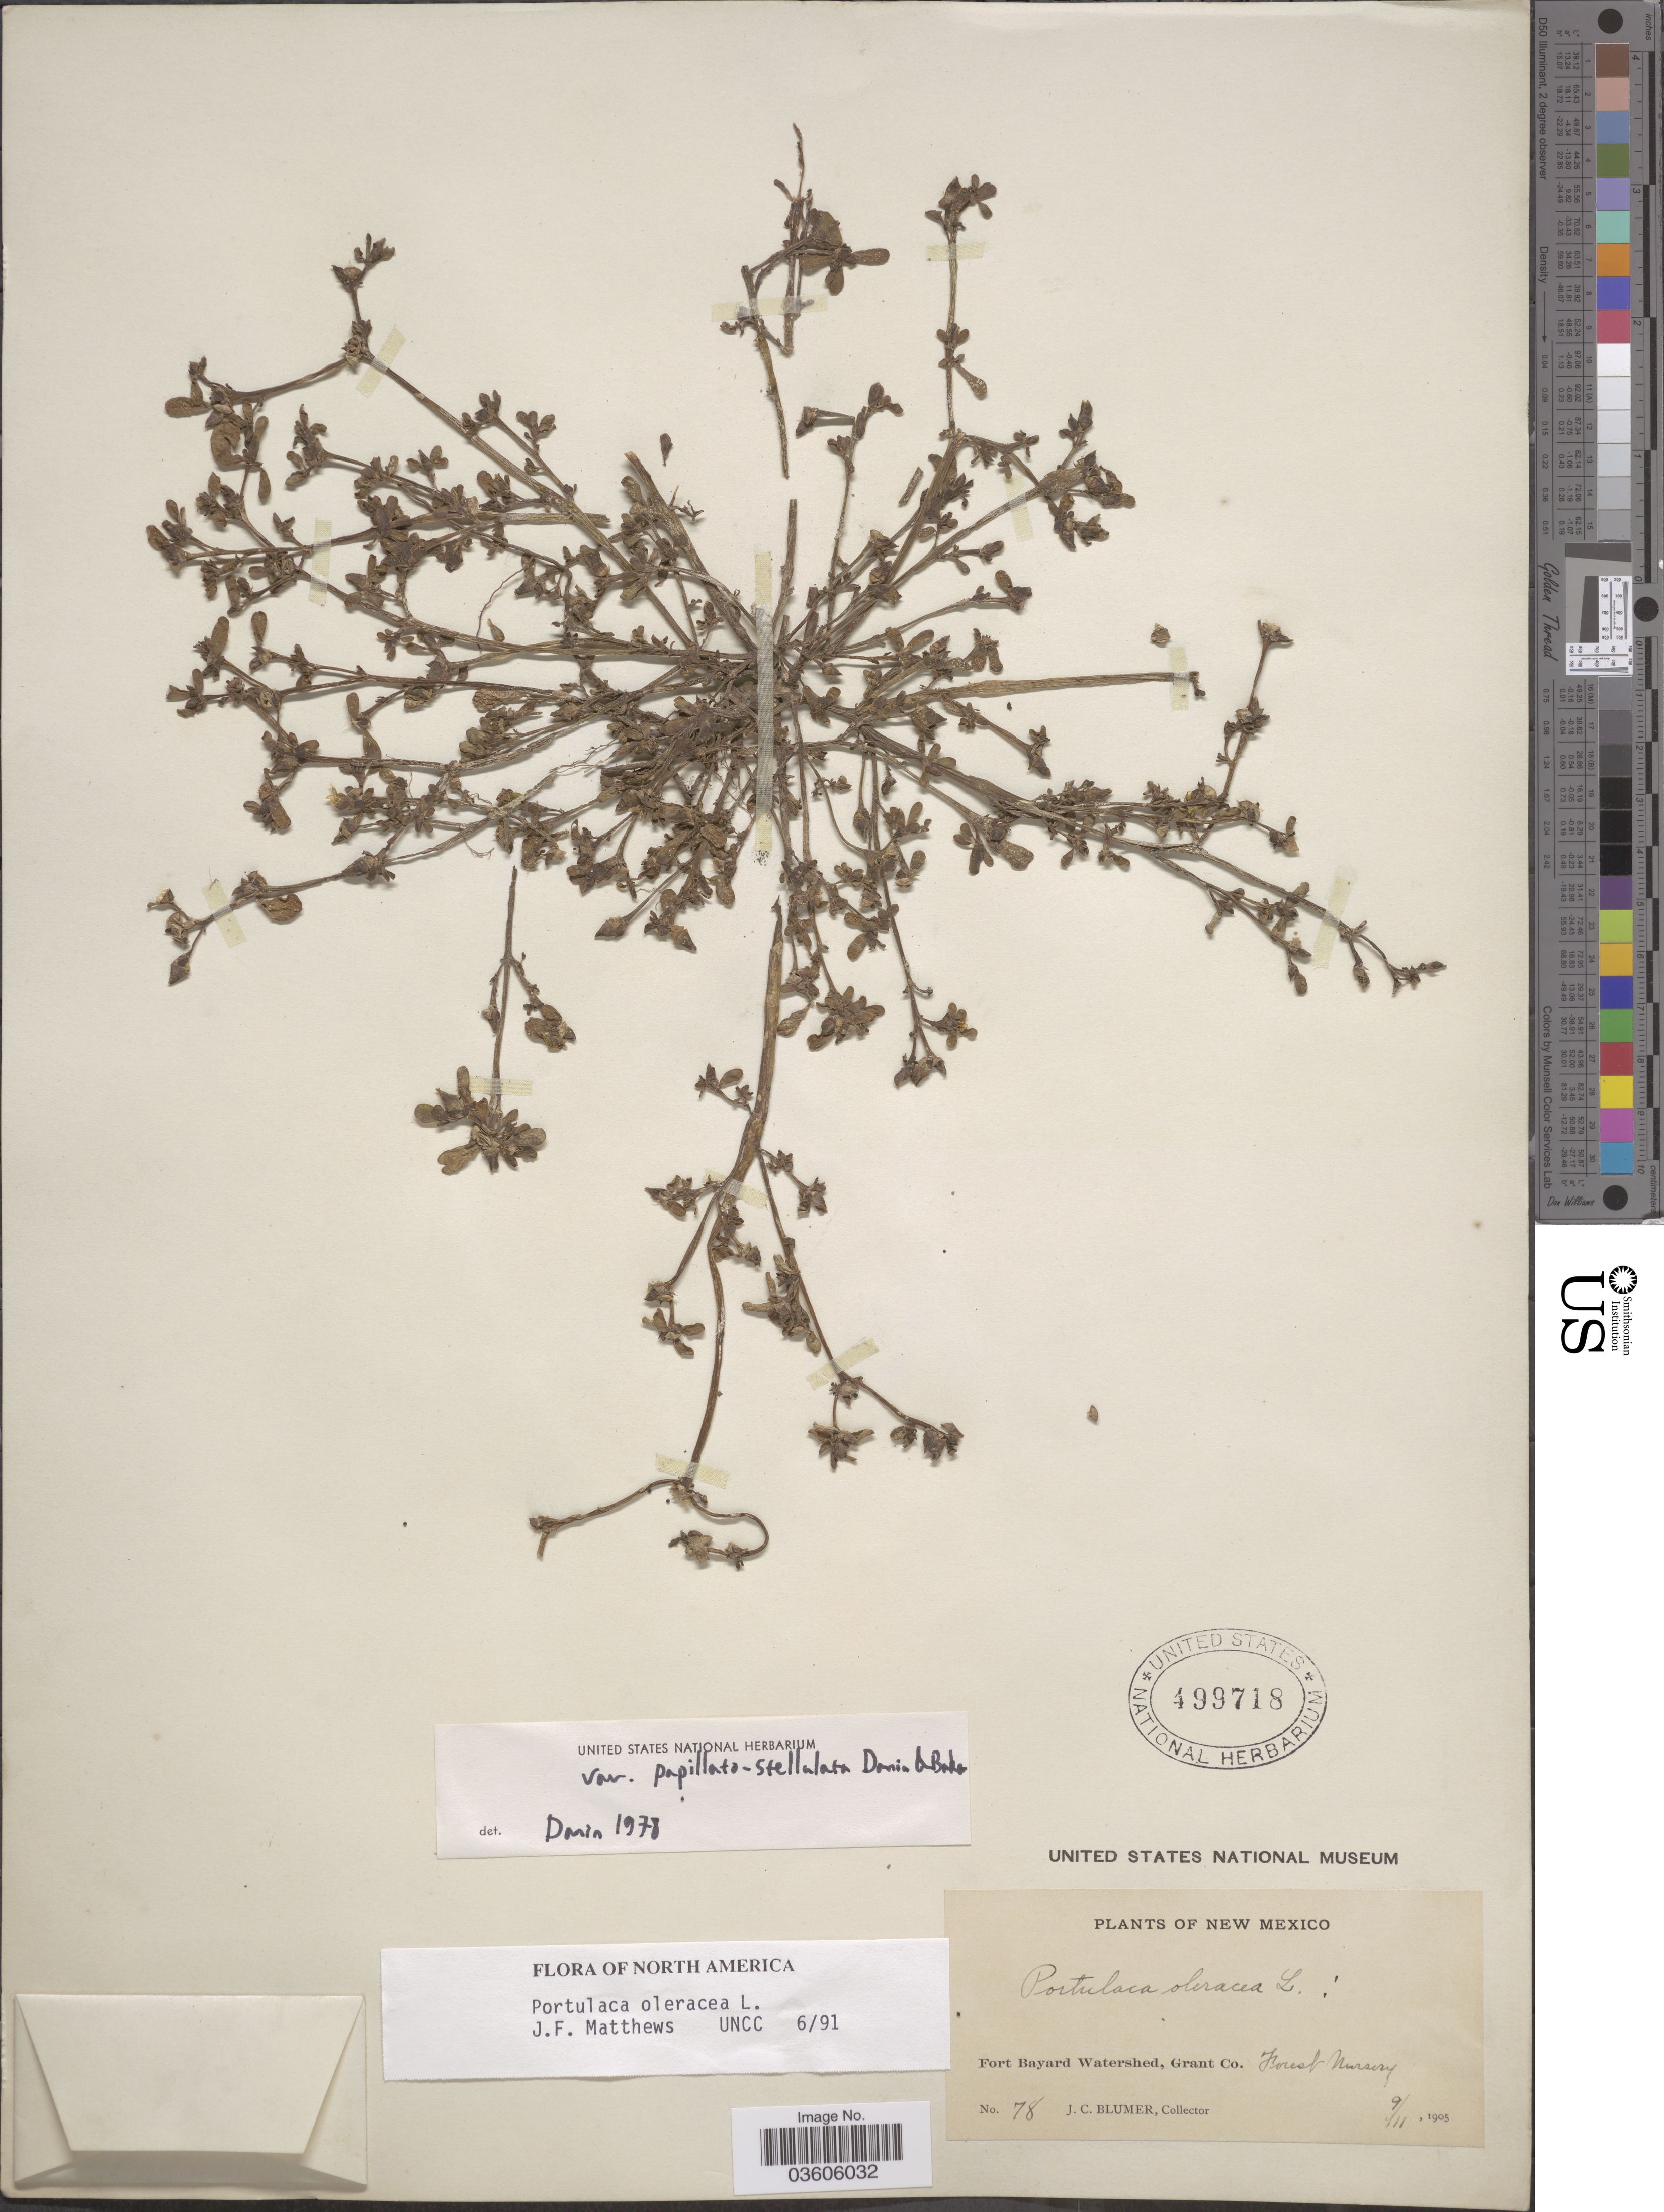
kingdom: Plantae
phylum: Tracheophyta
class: Magnoliopsida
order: Caryophyllales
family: Portulacaceae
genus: Portulaca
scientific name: Portulaca oleracea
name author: L.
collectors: J. C. Blumer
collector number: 78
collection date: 1905-09-11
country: United States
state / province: New Mexico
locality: Fort Bayard Watershed, Grant Co. Forest Nursery.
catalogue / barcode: US 499718